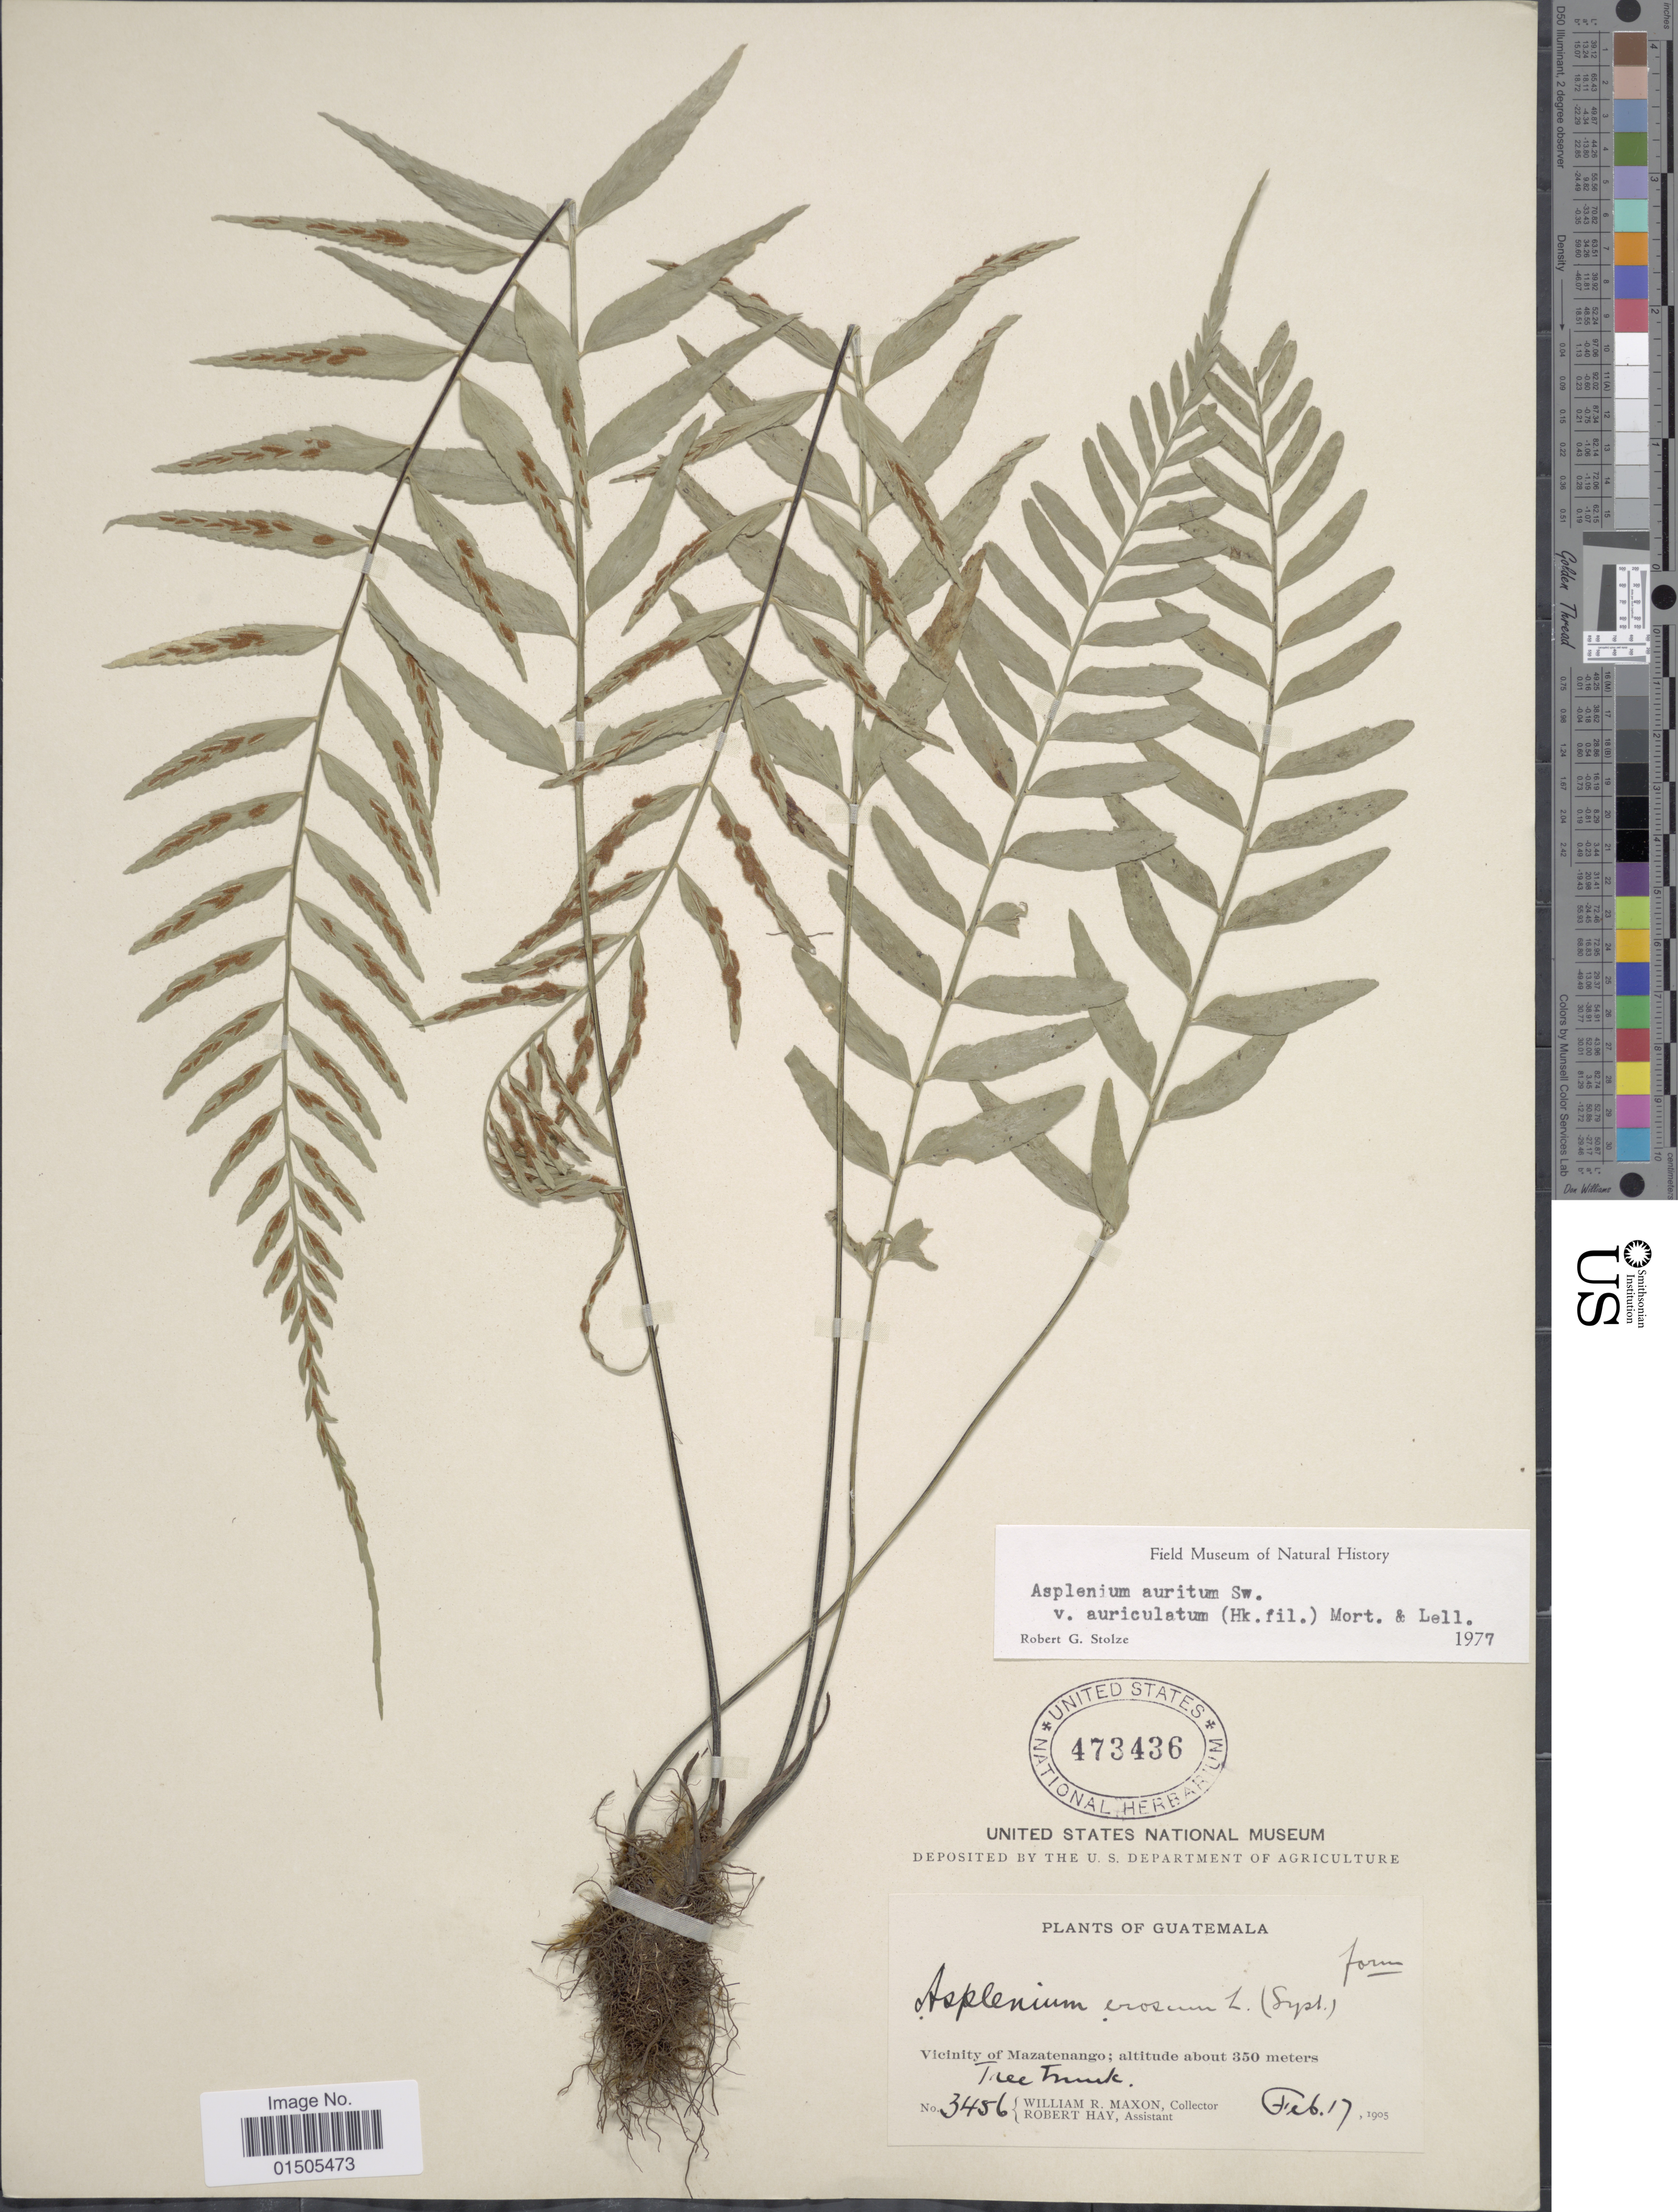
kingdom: Plantae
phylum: Tracheophyta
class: Polypodiopsida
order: Polypodiales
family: Aspleniaceae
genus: Asplenium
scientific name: Asplenium auritum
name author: Sw.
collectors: W. R. Maxon & R. H. Hay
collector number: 3456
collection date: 1905-02-17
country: Guatemala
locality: Vicinity of Mazatenango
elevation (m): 350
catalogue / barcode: US 473436